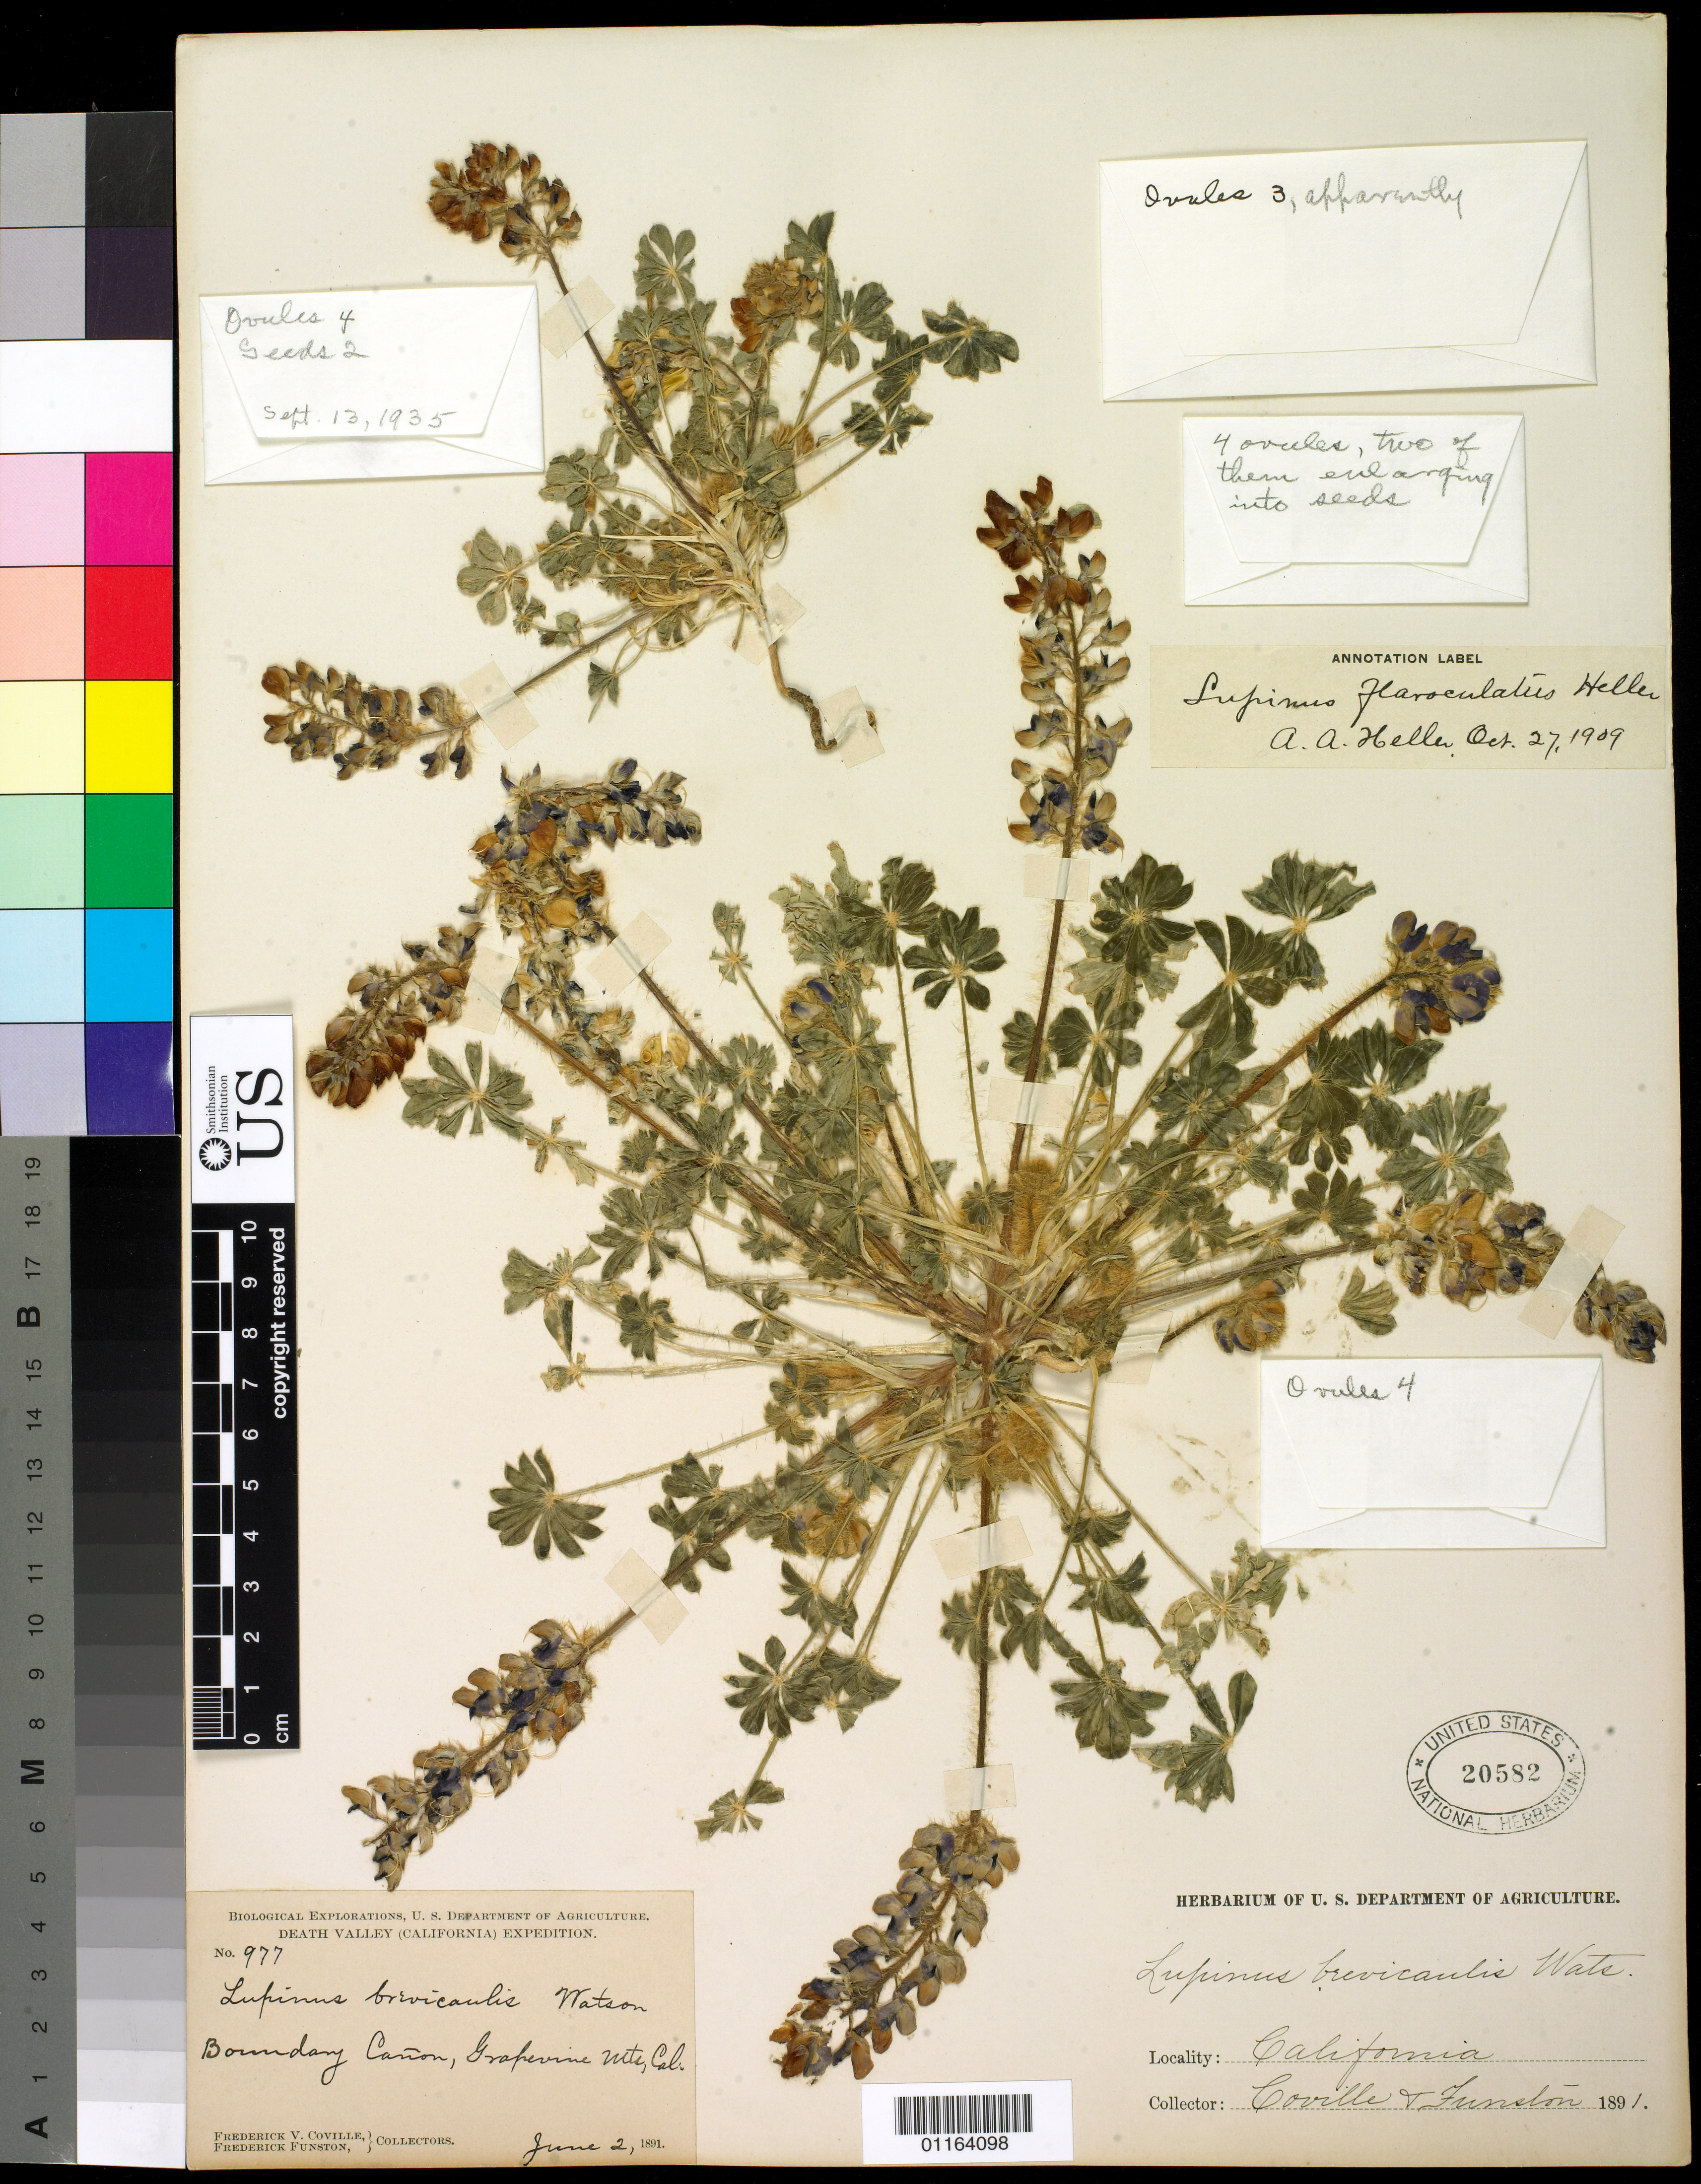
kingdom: Plantae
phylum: Tracheophyta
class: Magnoliopsida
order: Fabales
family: Fabaceae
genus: Lupinus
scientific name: Lupinus brevicaulis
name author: S. Watson in C. King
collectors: F. V. Coville & F. Funston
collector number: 977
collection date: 1891-06-02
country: United States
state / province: California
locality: Boundary Canyon, Grapevine Mts.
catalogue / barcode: US 20582